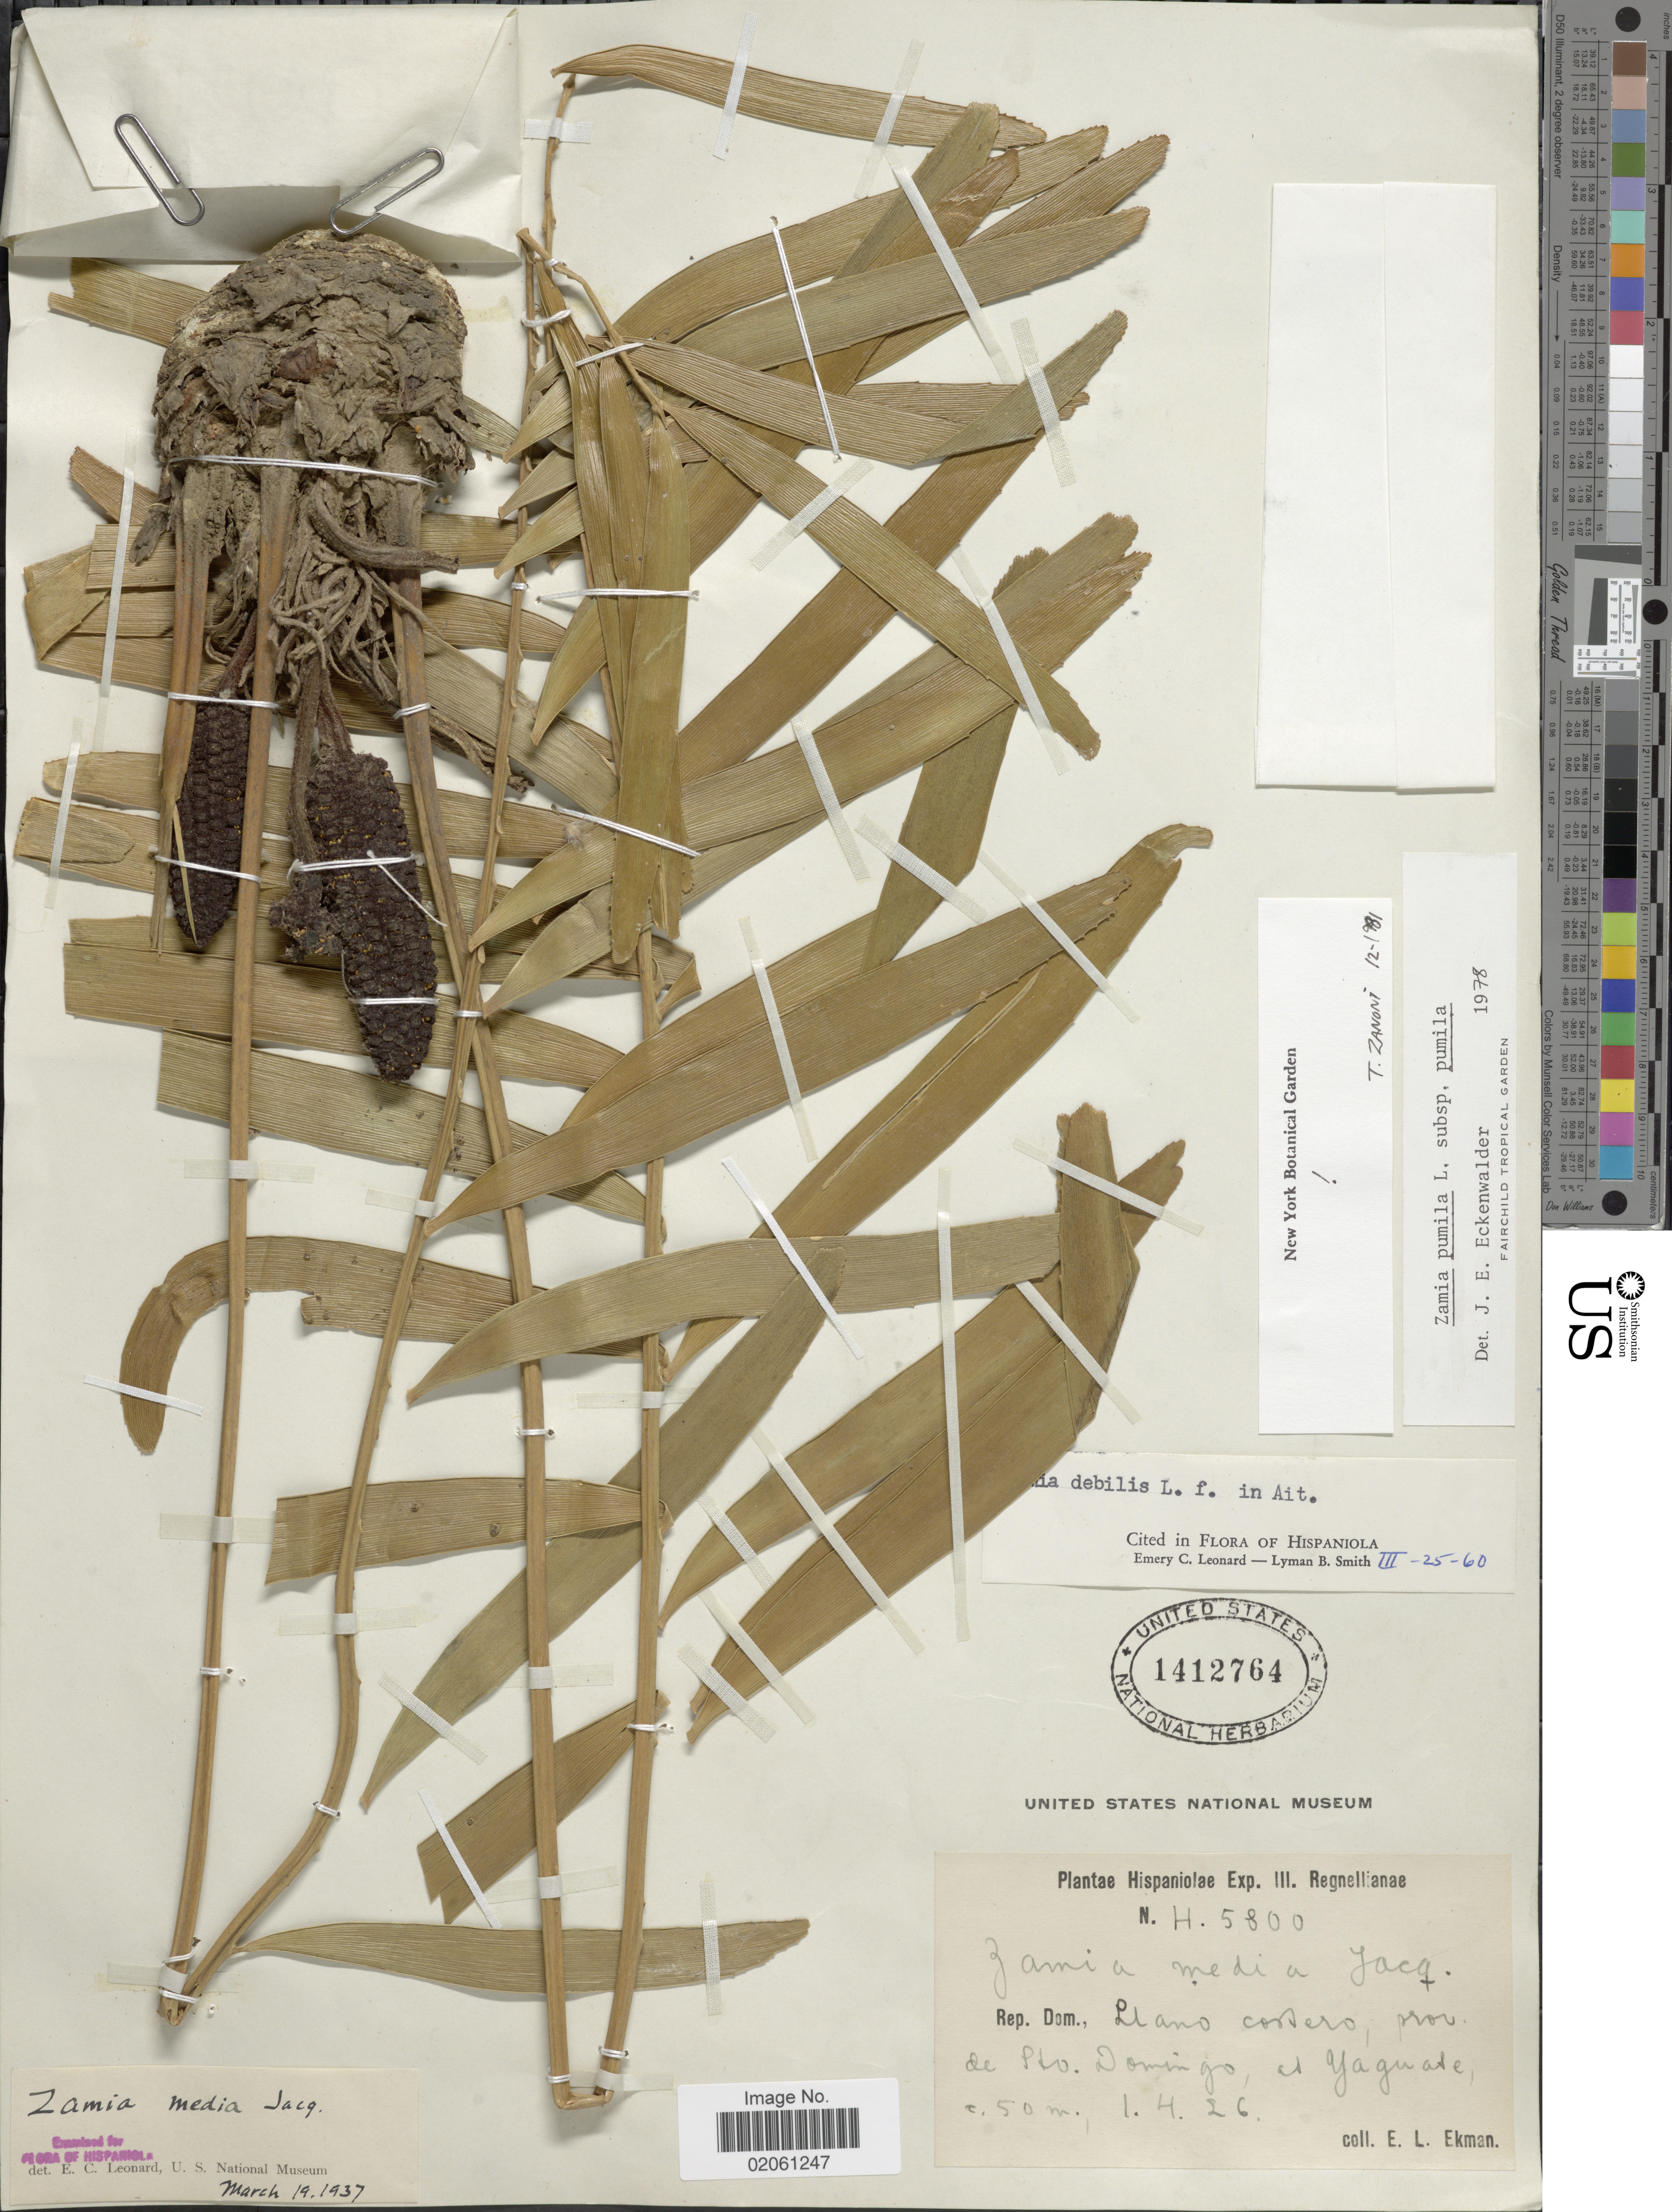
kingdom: Plantae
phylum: Tracheophyta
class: Cycadopsida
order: Cycadales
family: Zamiaceae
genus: Zamia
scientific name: Zamia pumila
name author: L.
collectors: E. L. Ekman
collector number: N. H. 5800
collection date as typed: Transcribed d/m/y: 1/4/26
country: Dominican Republic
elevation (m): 50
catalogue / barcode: US 1412764